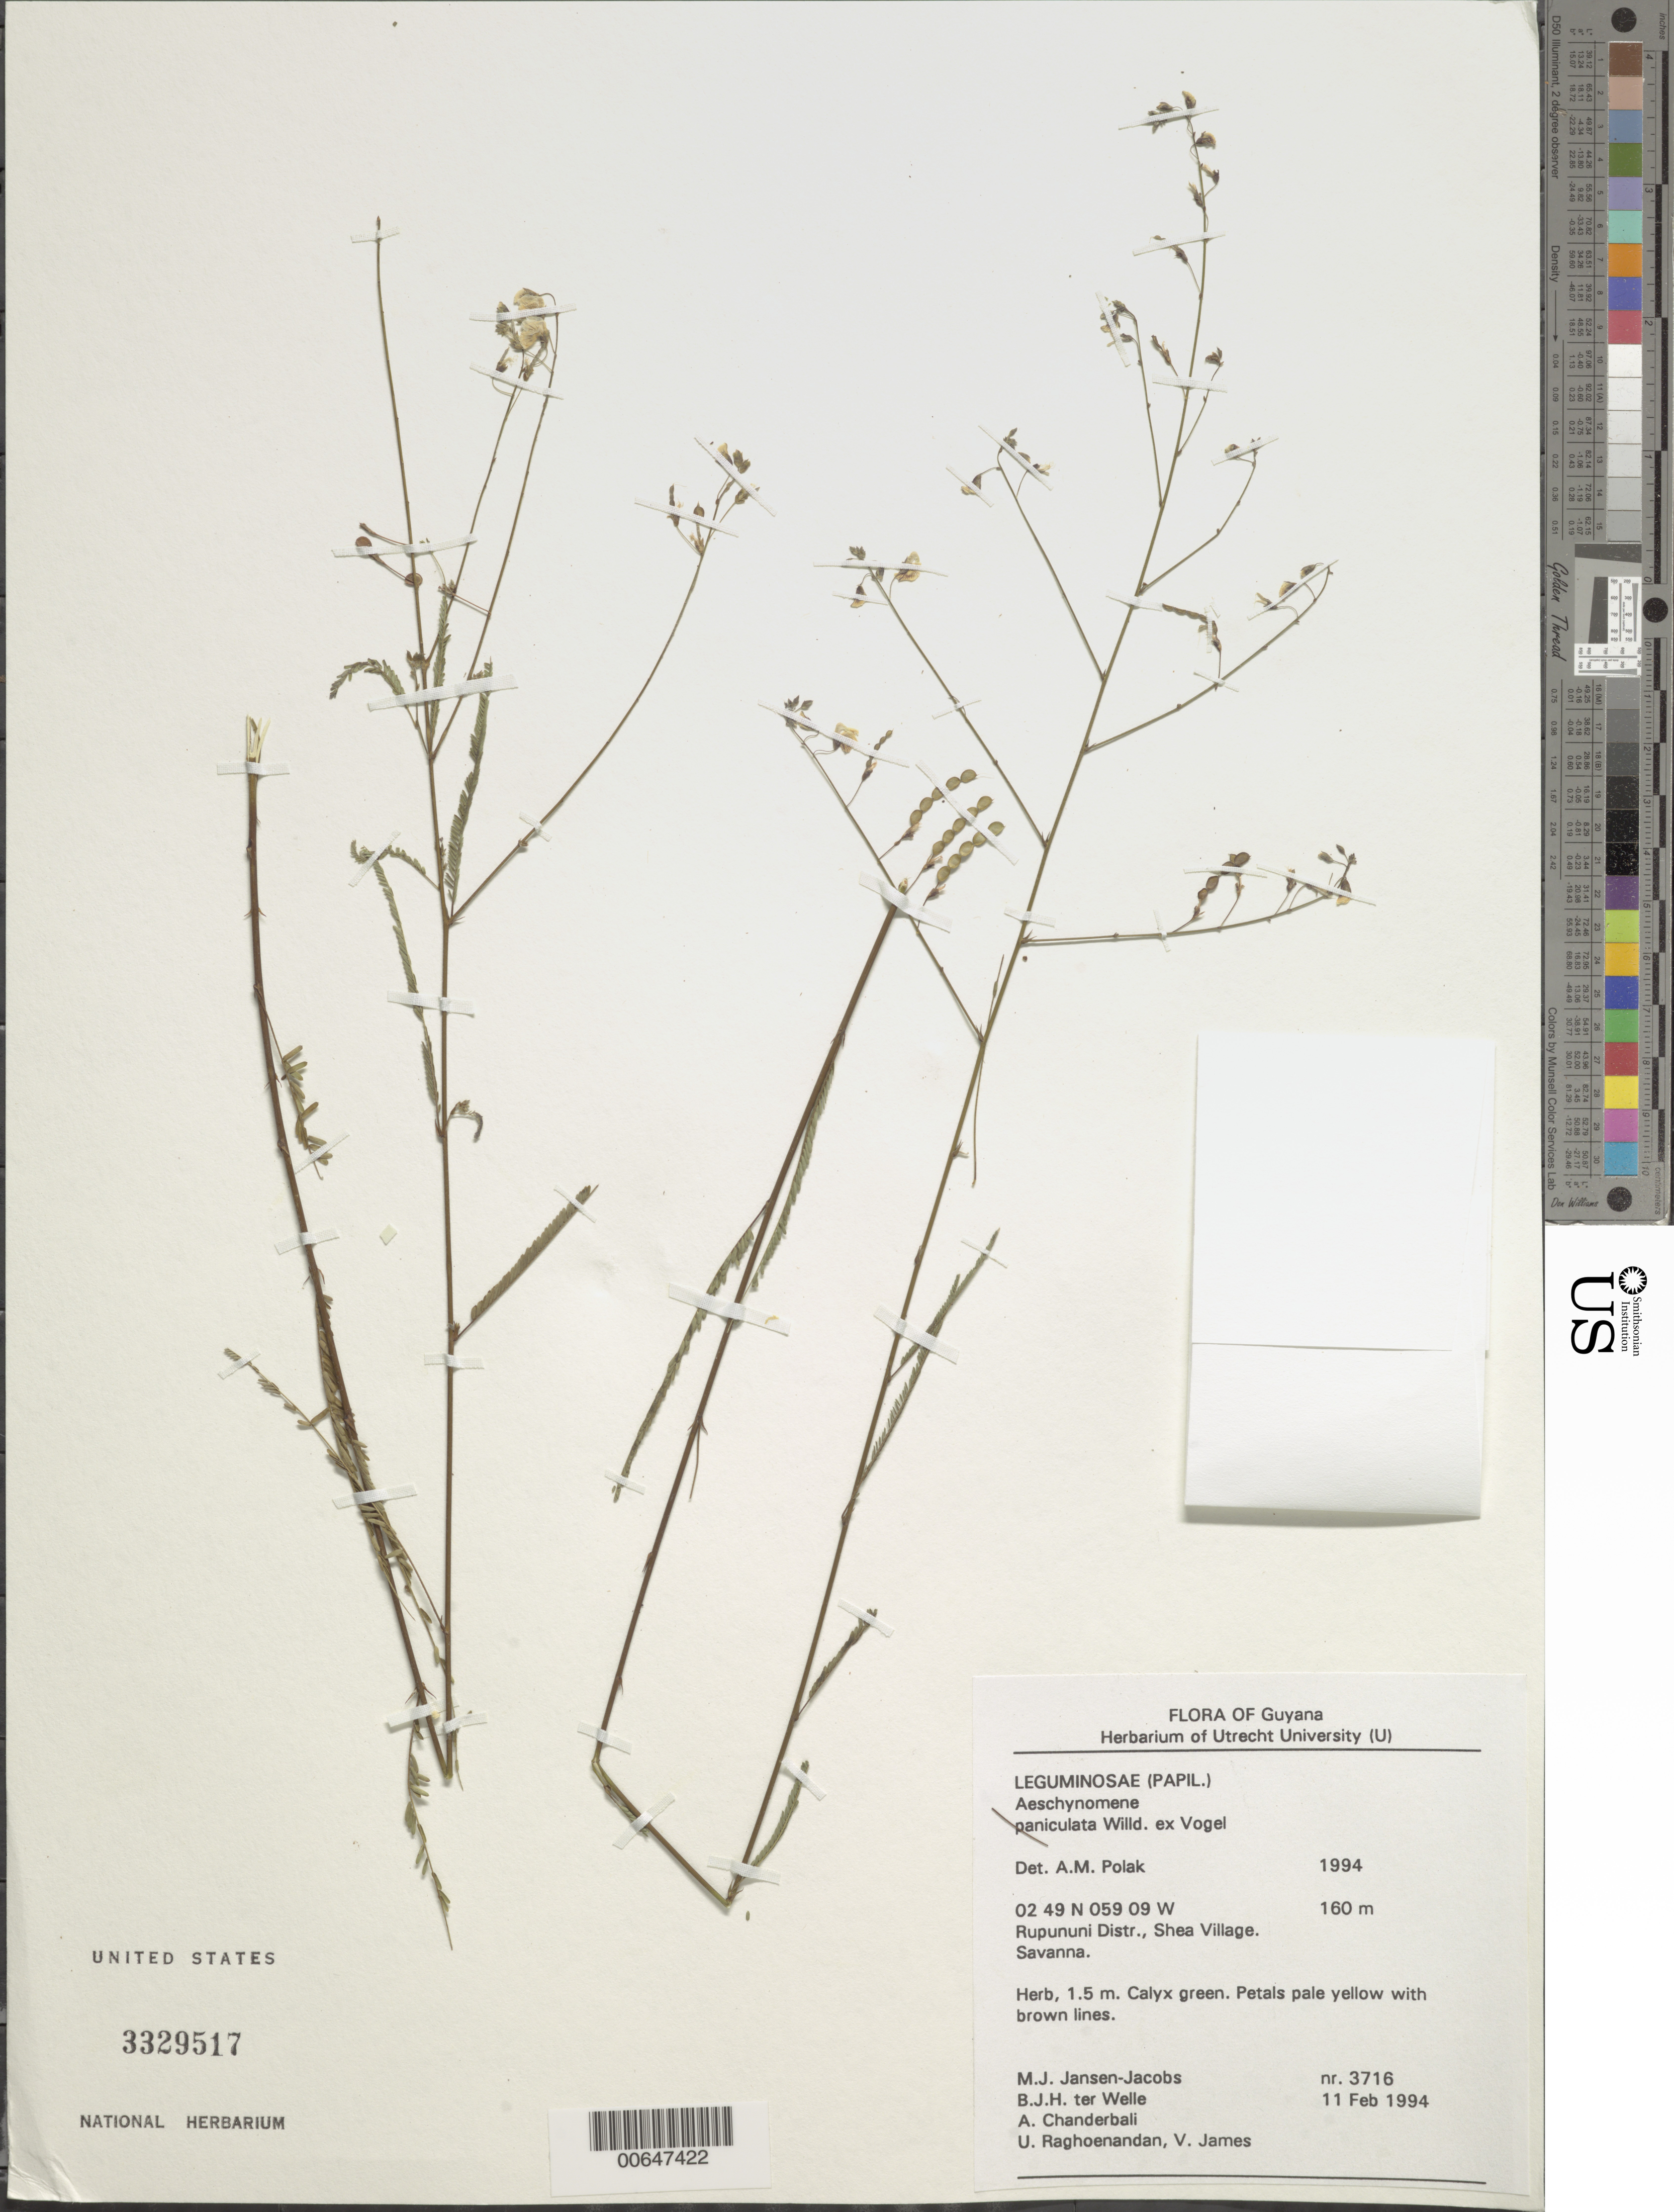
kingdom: Plantae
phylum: Tracheophyta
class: Magnoliopsida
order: Fabales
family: Fabaceae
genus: Aeschynomene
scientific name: Aeschynomene paniculata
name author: Vogel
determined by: Polak, A. M.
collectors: M. J. Jansen-Jacobs, B. Welle, A. S. Chanderbali, U. Raghoenandan & V. James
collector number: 3716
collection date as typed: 11-Feb-94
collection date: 1994-02-11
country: Guyana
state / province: U. Takutu-U. Essequibo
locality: Shea Village, Rupununi Dist.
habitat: Savanna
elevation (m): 160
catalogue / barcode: US 3329517